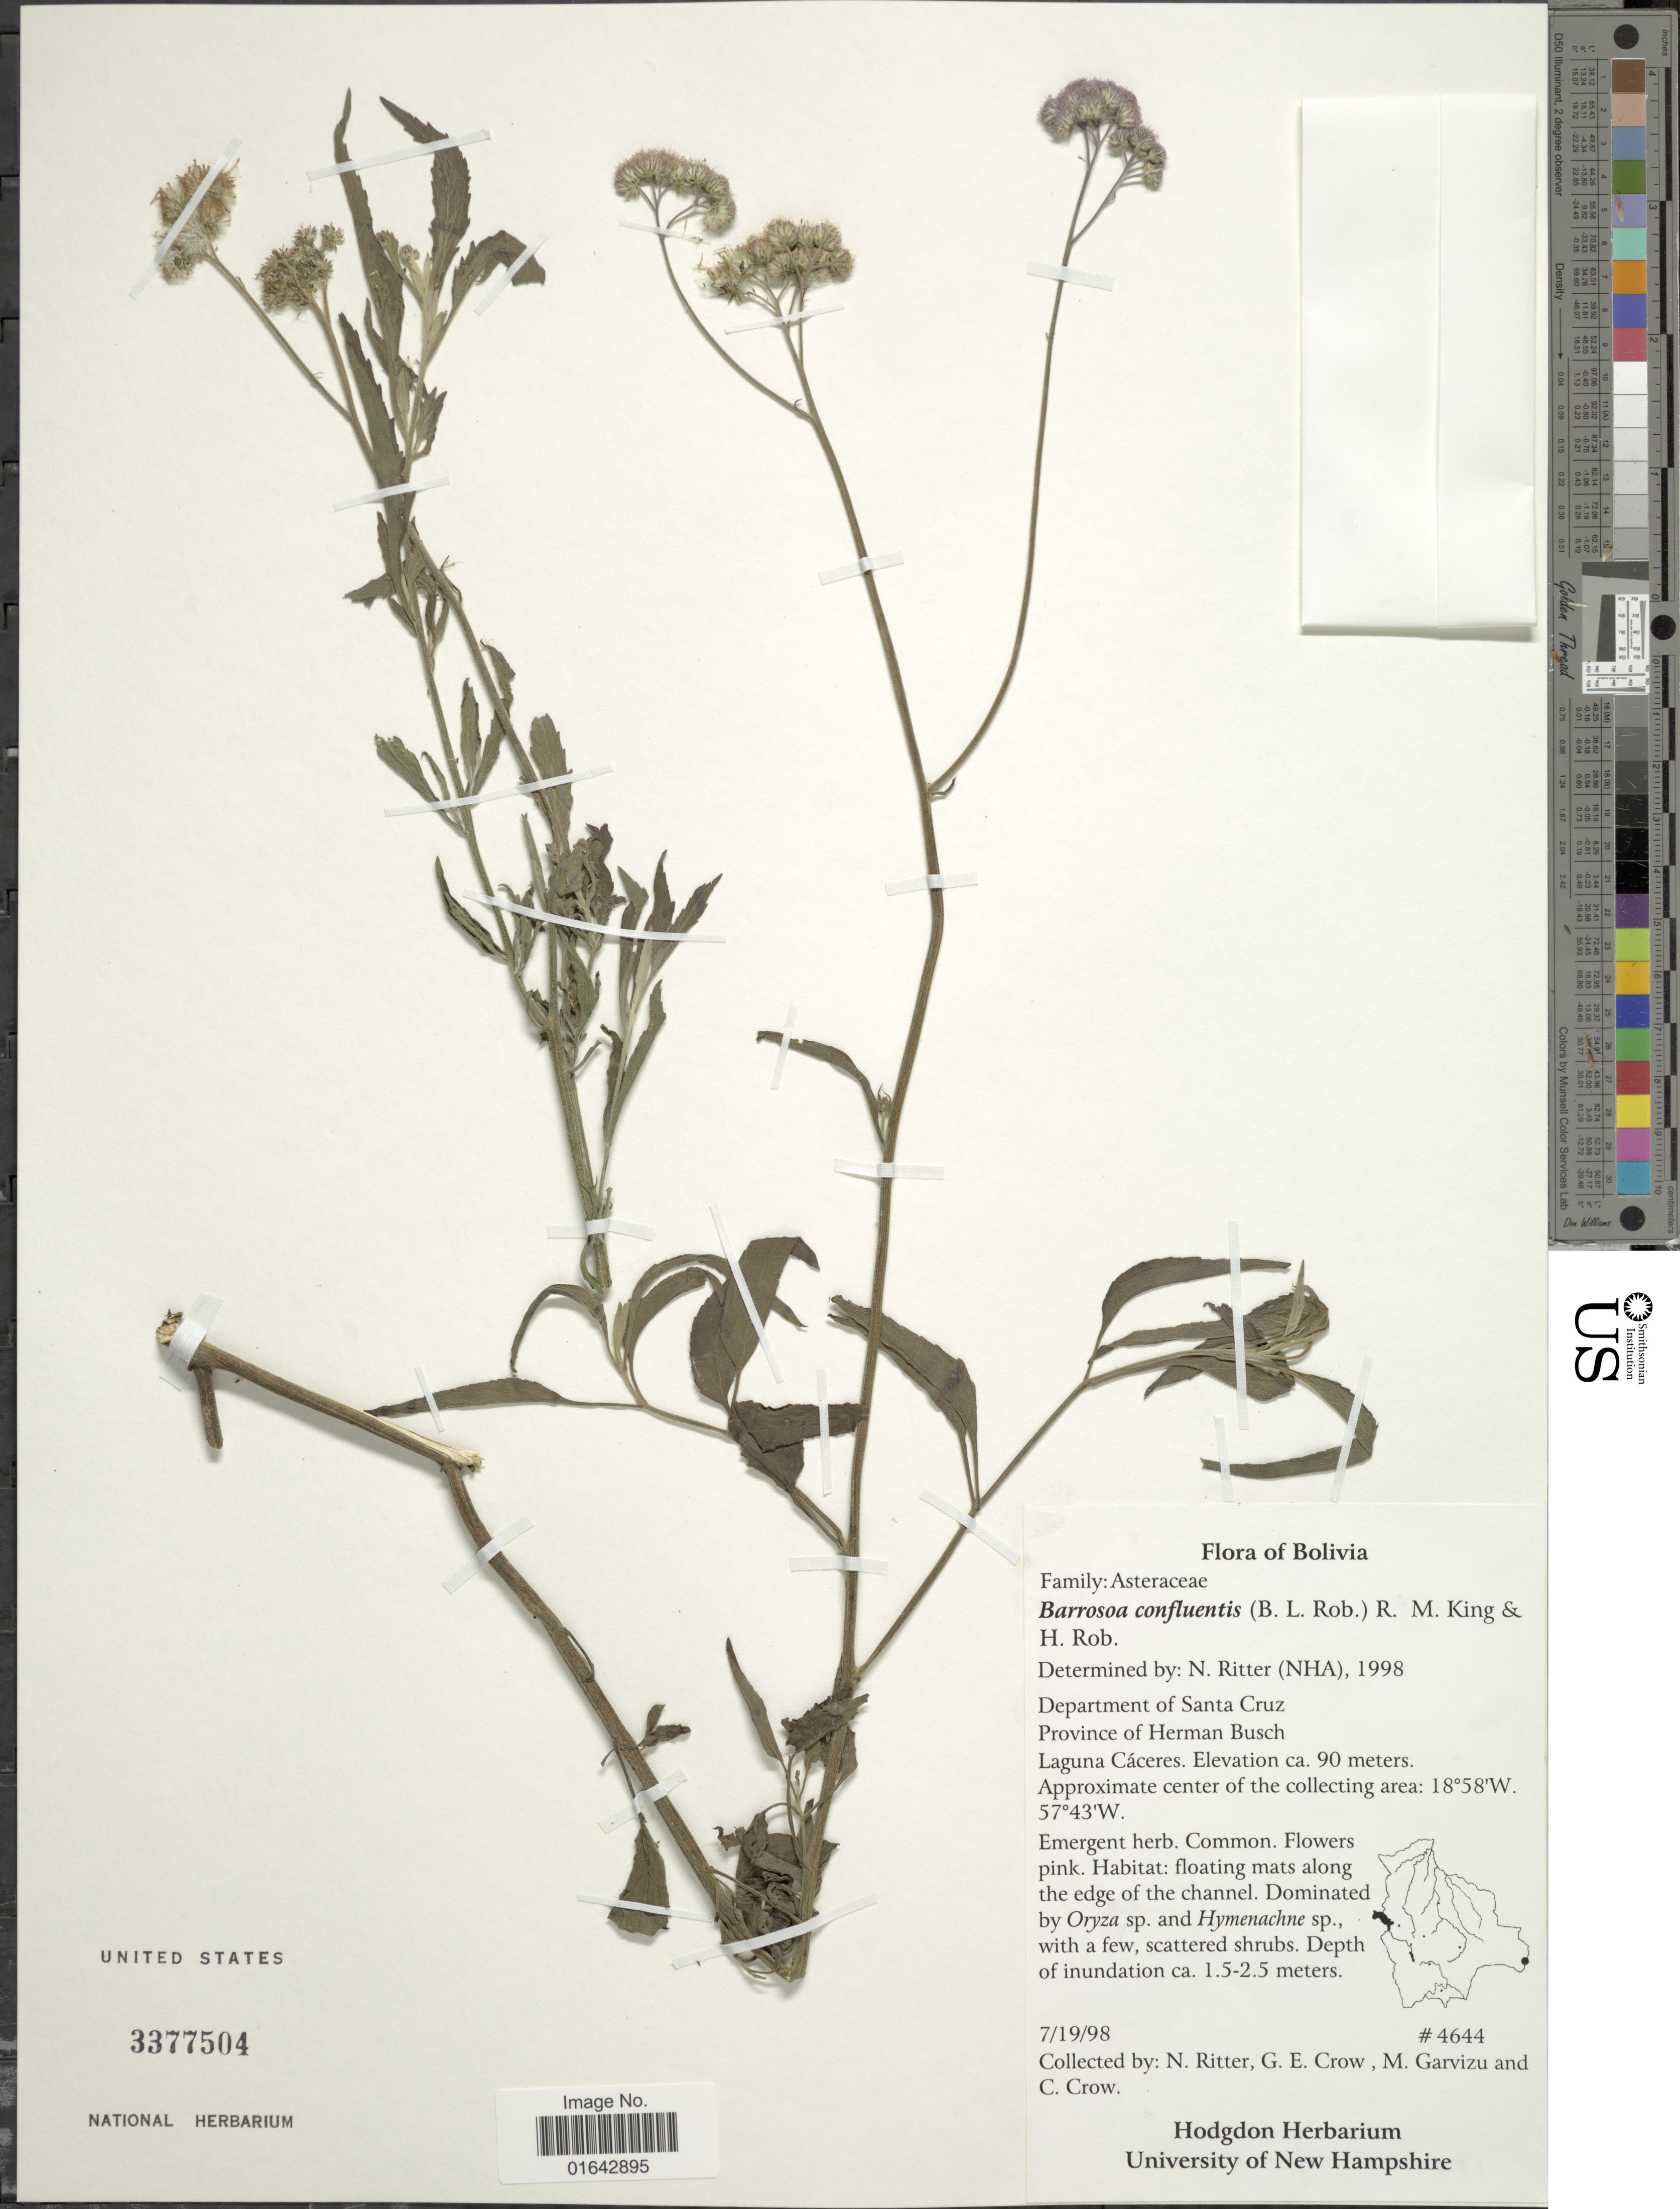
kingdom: Plantae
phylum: Tracheophyta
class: Magnoliopsida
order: Asterales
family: Asteraceae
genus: Barrosoa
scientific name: Barrosoa confluentis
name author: (B.L. Rob.) R.M. King & H. Rob.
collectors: N. Ritter, G. Crow, M. Garvizu & C. Crow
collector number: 4644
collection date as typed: Transcribed d/m/y: 19/7/98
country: Bolivia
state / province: Santa Cruz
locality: Department of Santa Cruz. Province of Herman Busch. Laguna Cáceres.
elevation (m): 90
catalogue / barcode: US 3377504